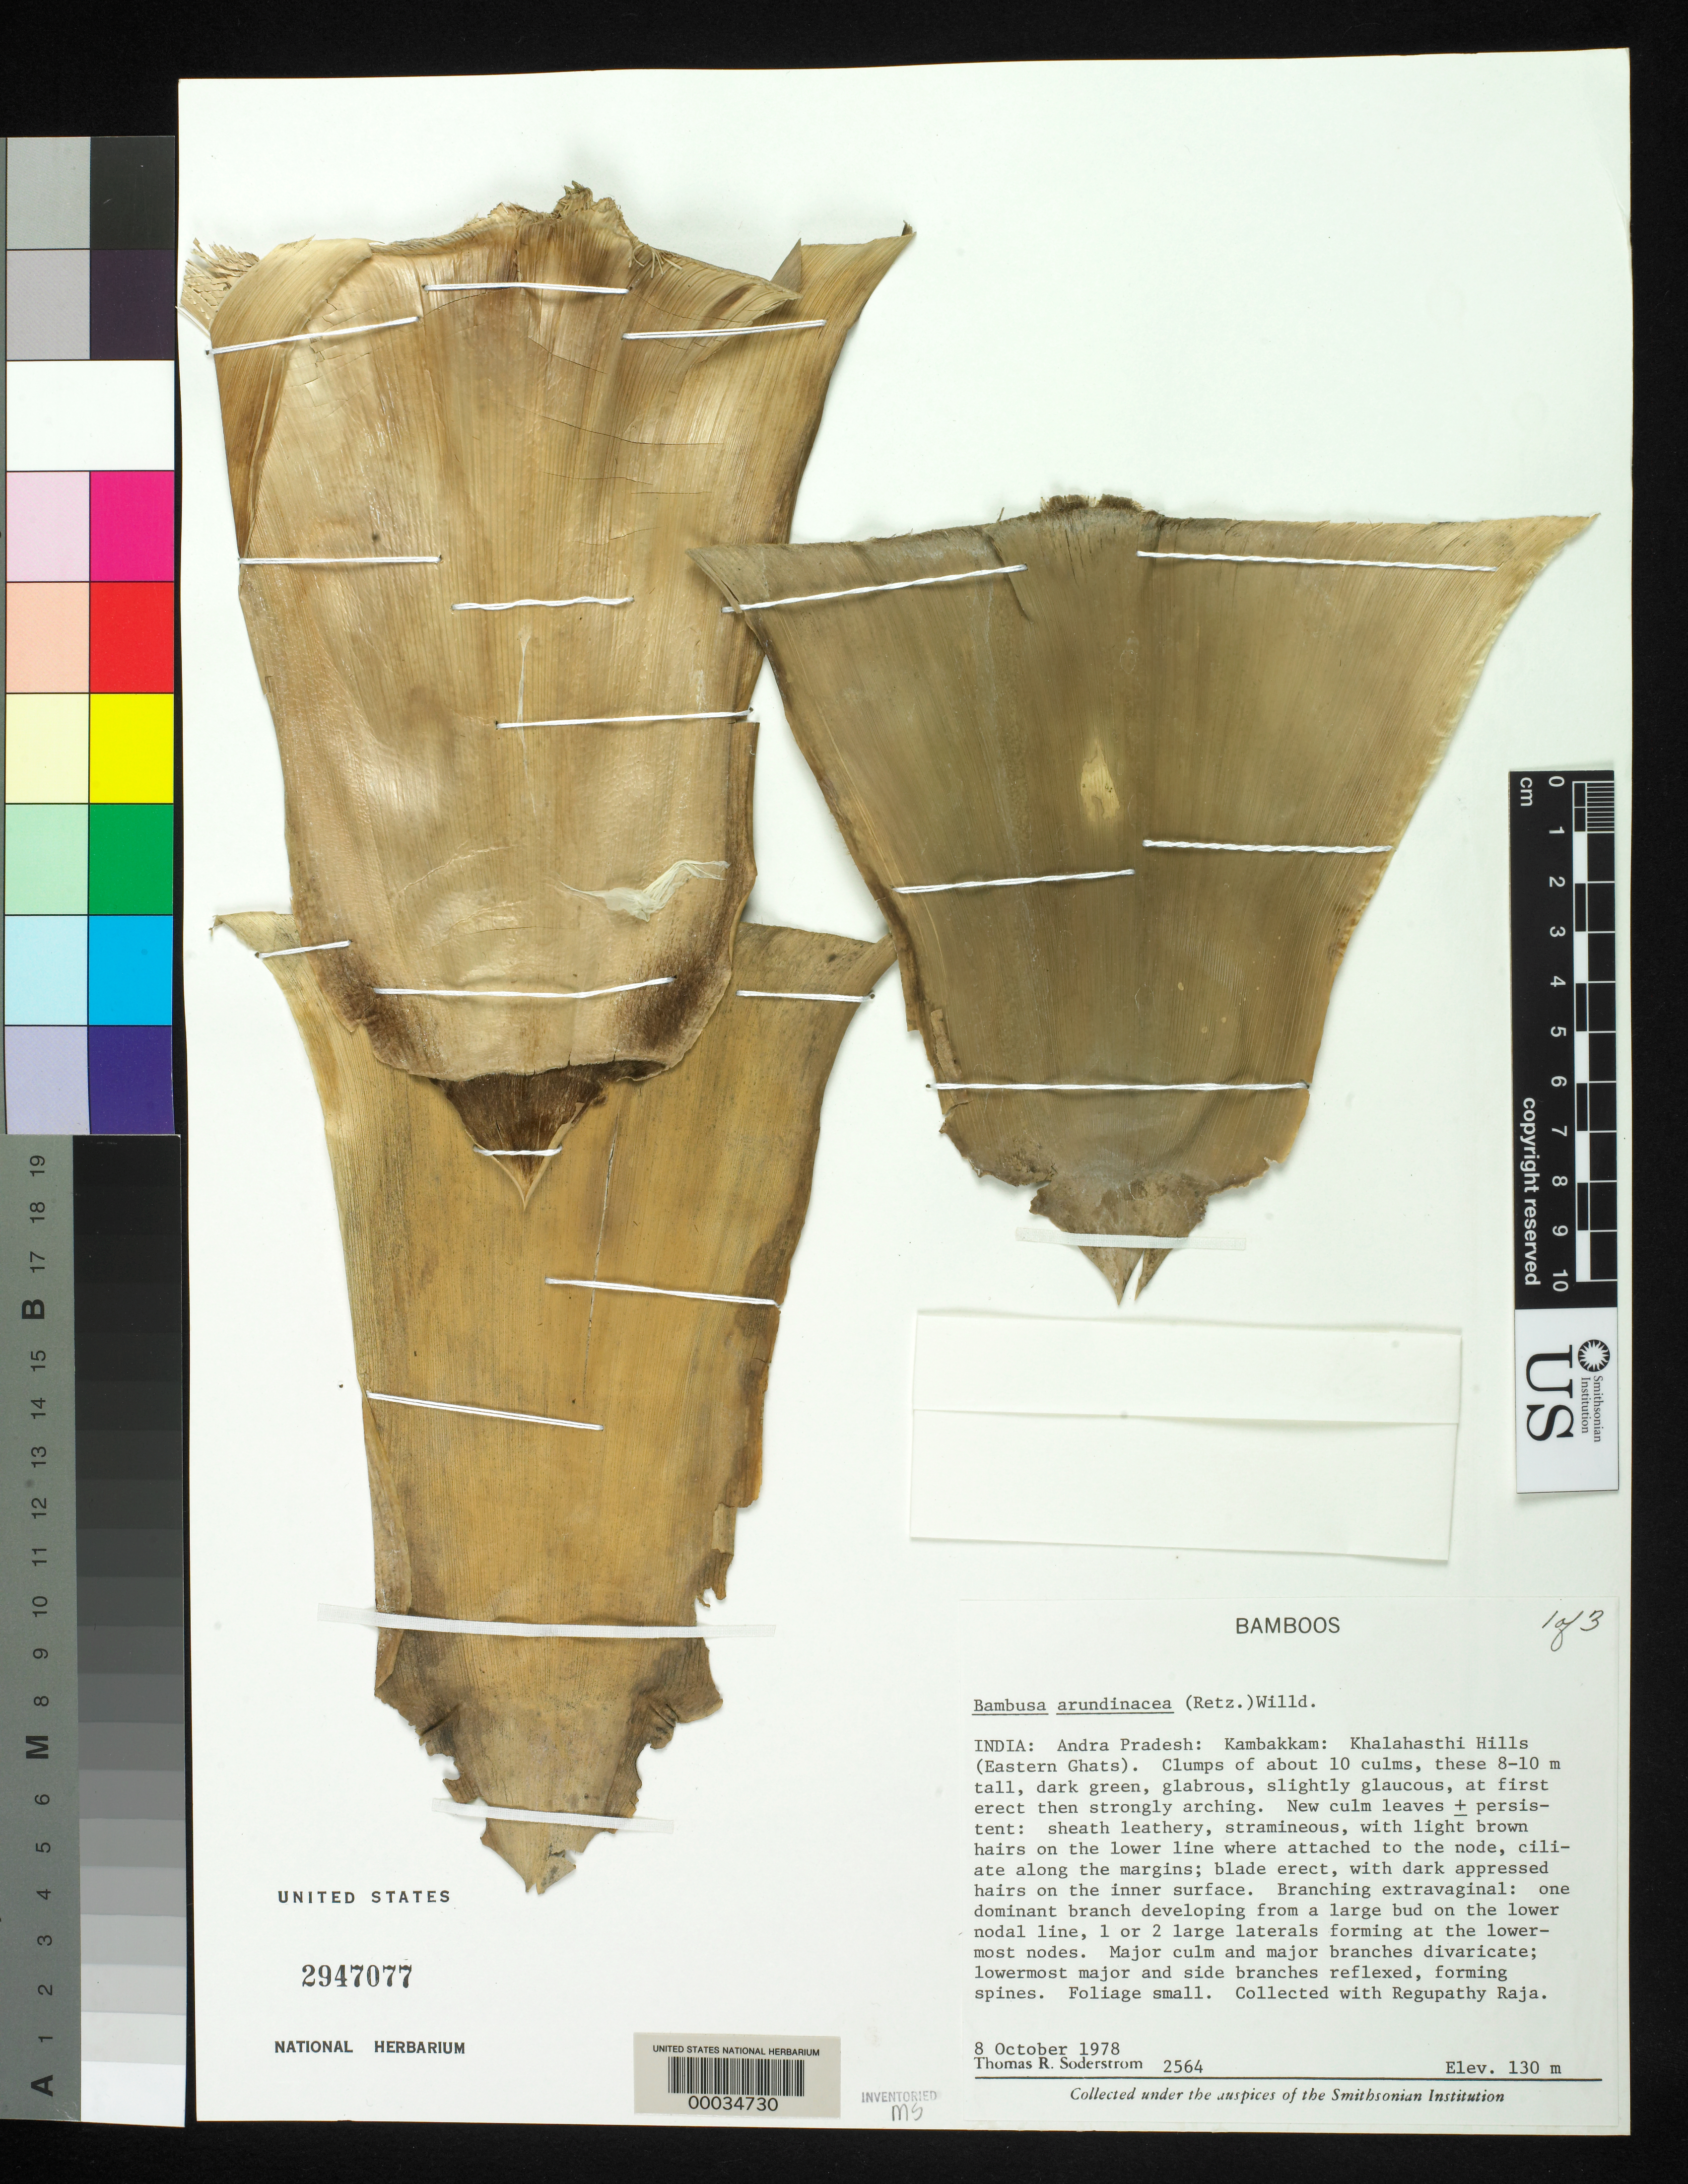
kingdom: Plantae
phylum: Tracheophyta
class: Liliopsida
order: Poales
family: Poaceae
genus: Bambusa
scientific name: Bambusa bambos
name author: (L.) Voss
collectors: T. R. Soderstrom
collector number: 2564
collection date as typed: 08 Oct 1978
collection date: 1978-10-08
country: India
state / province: Andhra Pradesh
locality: Kambakkam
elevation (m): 130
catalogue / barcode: US 2947077